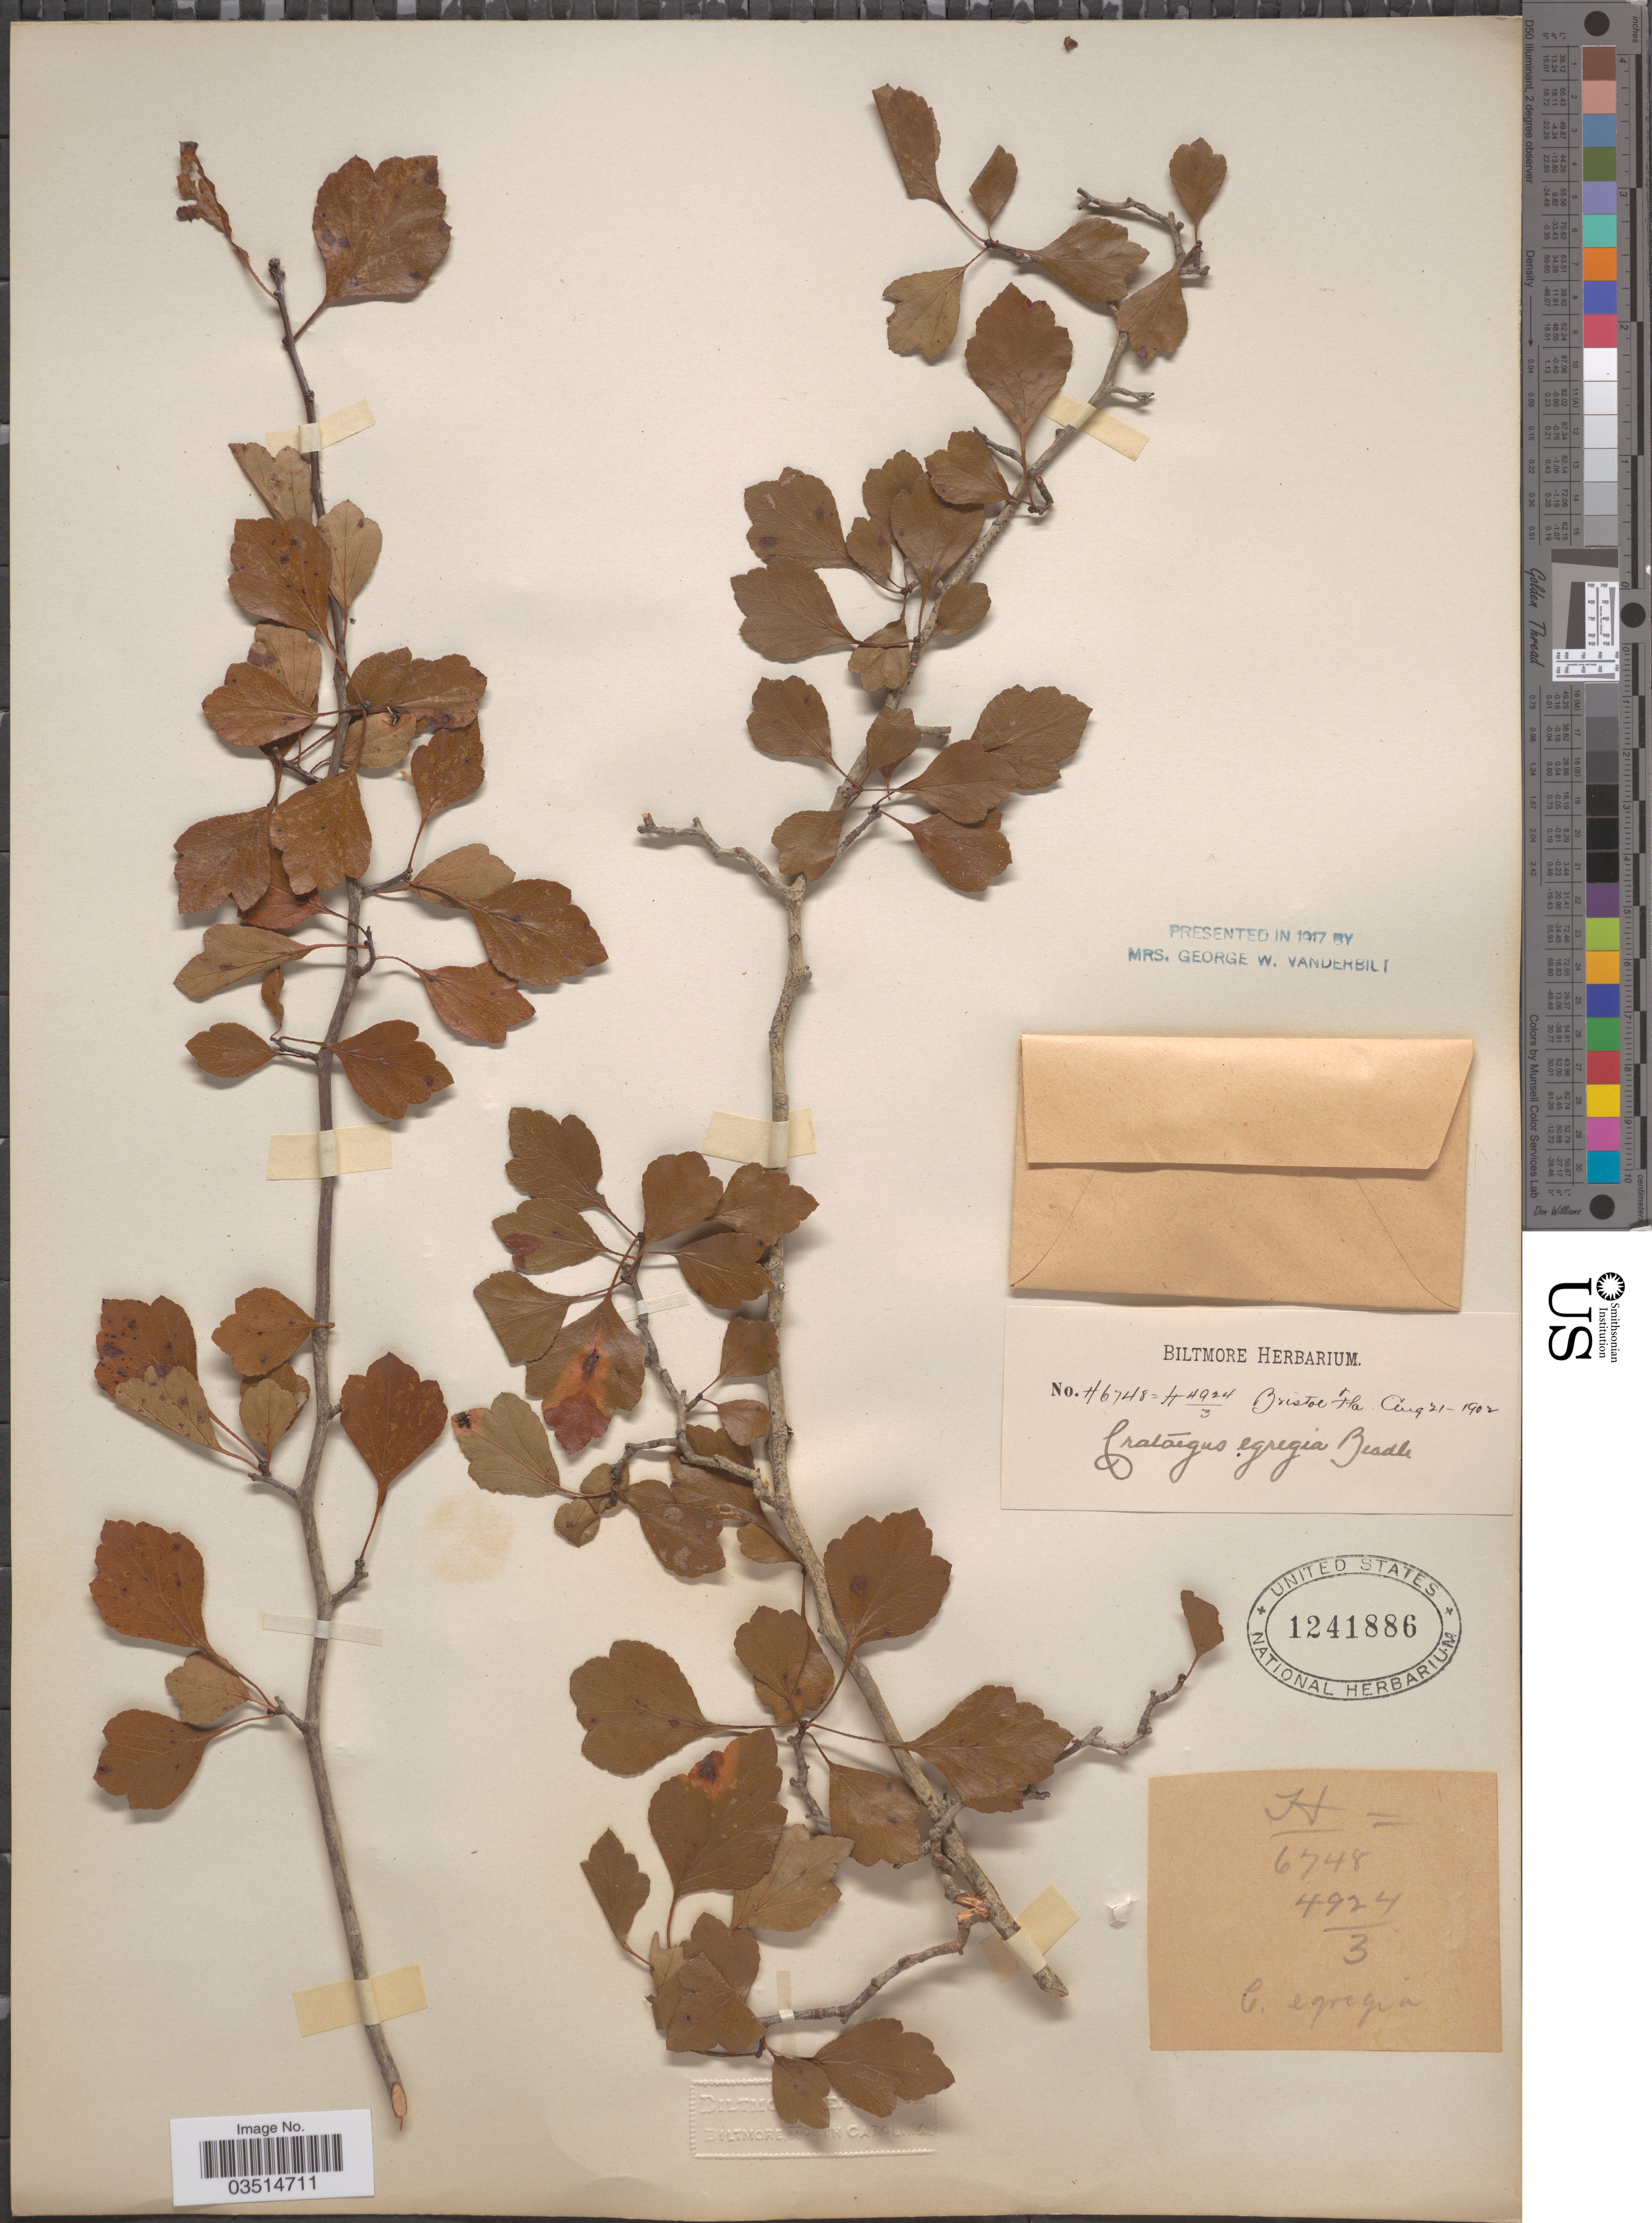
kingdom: Plantae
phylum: Tracheophyta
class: Magnoliopsida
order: Rosales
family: Rosaceae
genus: Crataegus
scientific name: Crataegus egregia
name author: Beadle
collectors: ex herb. Biltmore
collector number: H6748=H4924/3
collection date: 1902-08-21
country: United States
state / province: Florida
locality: Bristol.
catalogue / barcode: US 1241886